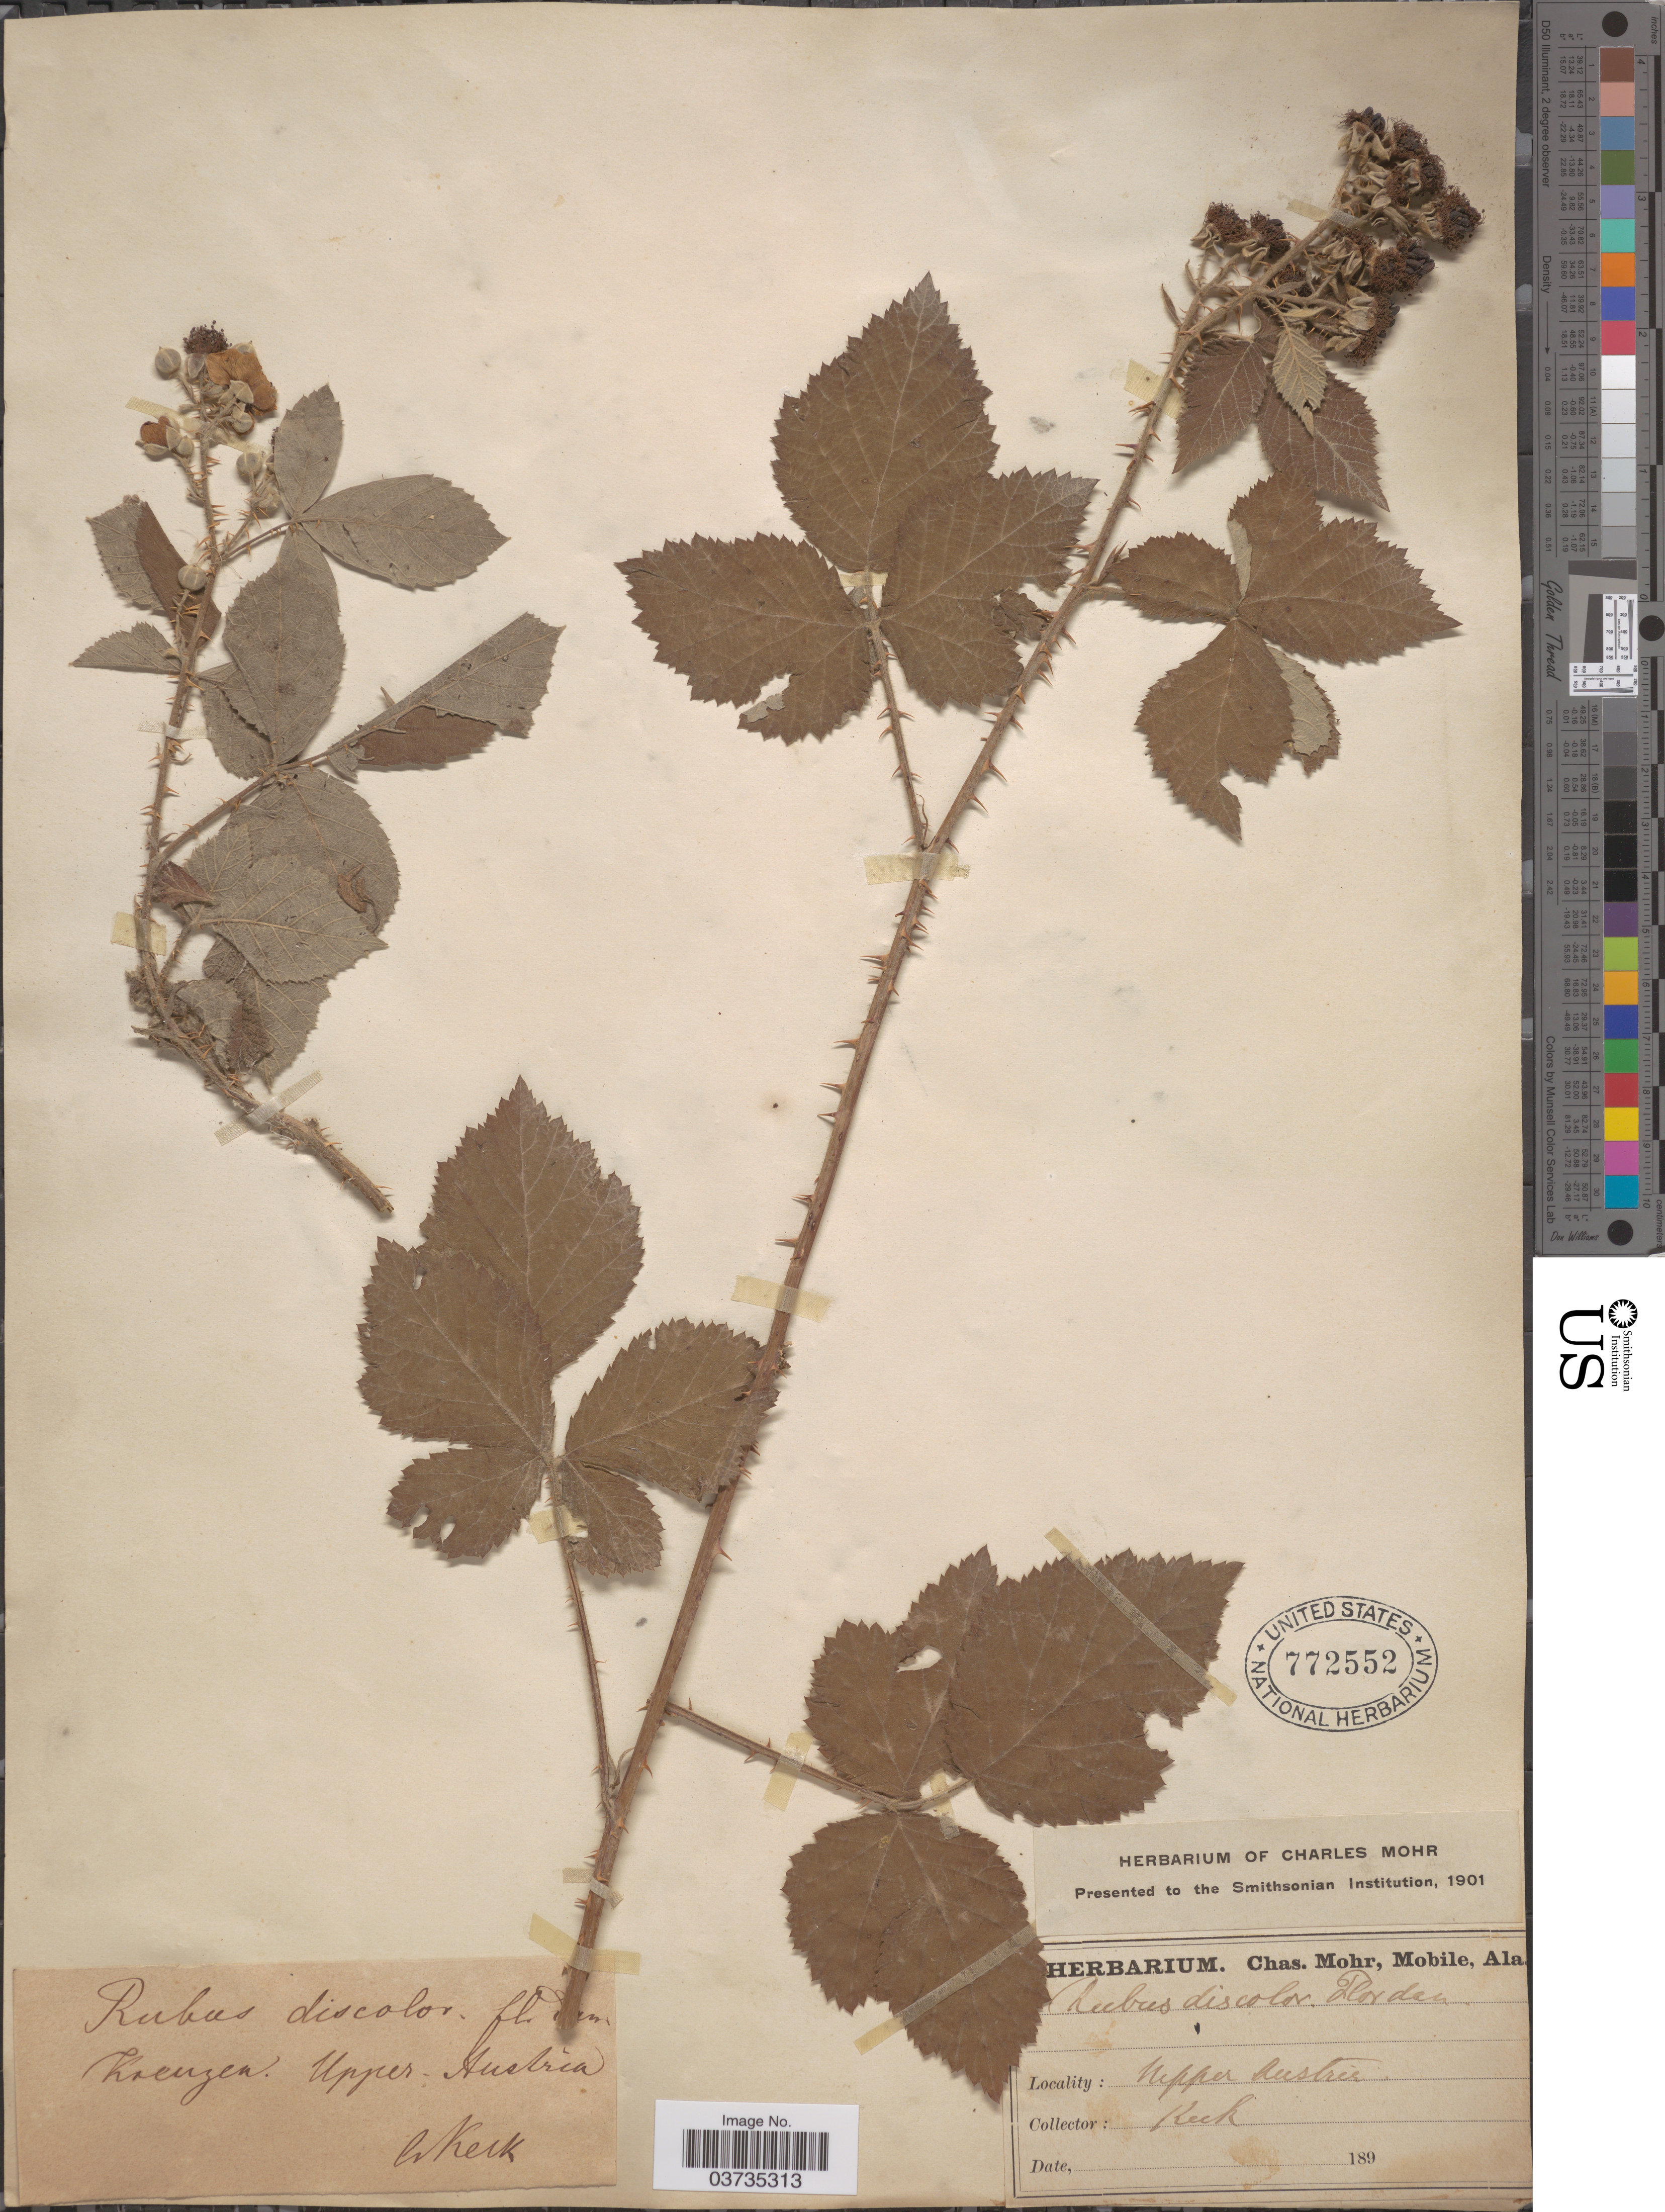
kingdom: Plantae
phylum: Tracheophyta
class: Magnoliopsida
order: Rosales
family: Rosaceae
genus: Rubus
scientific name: Rubus discolor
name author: Weihe & Nees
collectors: C. Keck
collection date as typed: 189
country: Austria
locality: Kacuzea [interpreted] [unsure placement] Upper Austria.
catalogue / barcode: US 772552